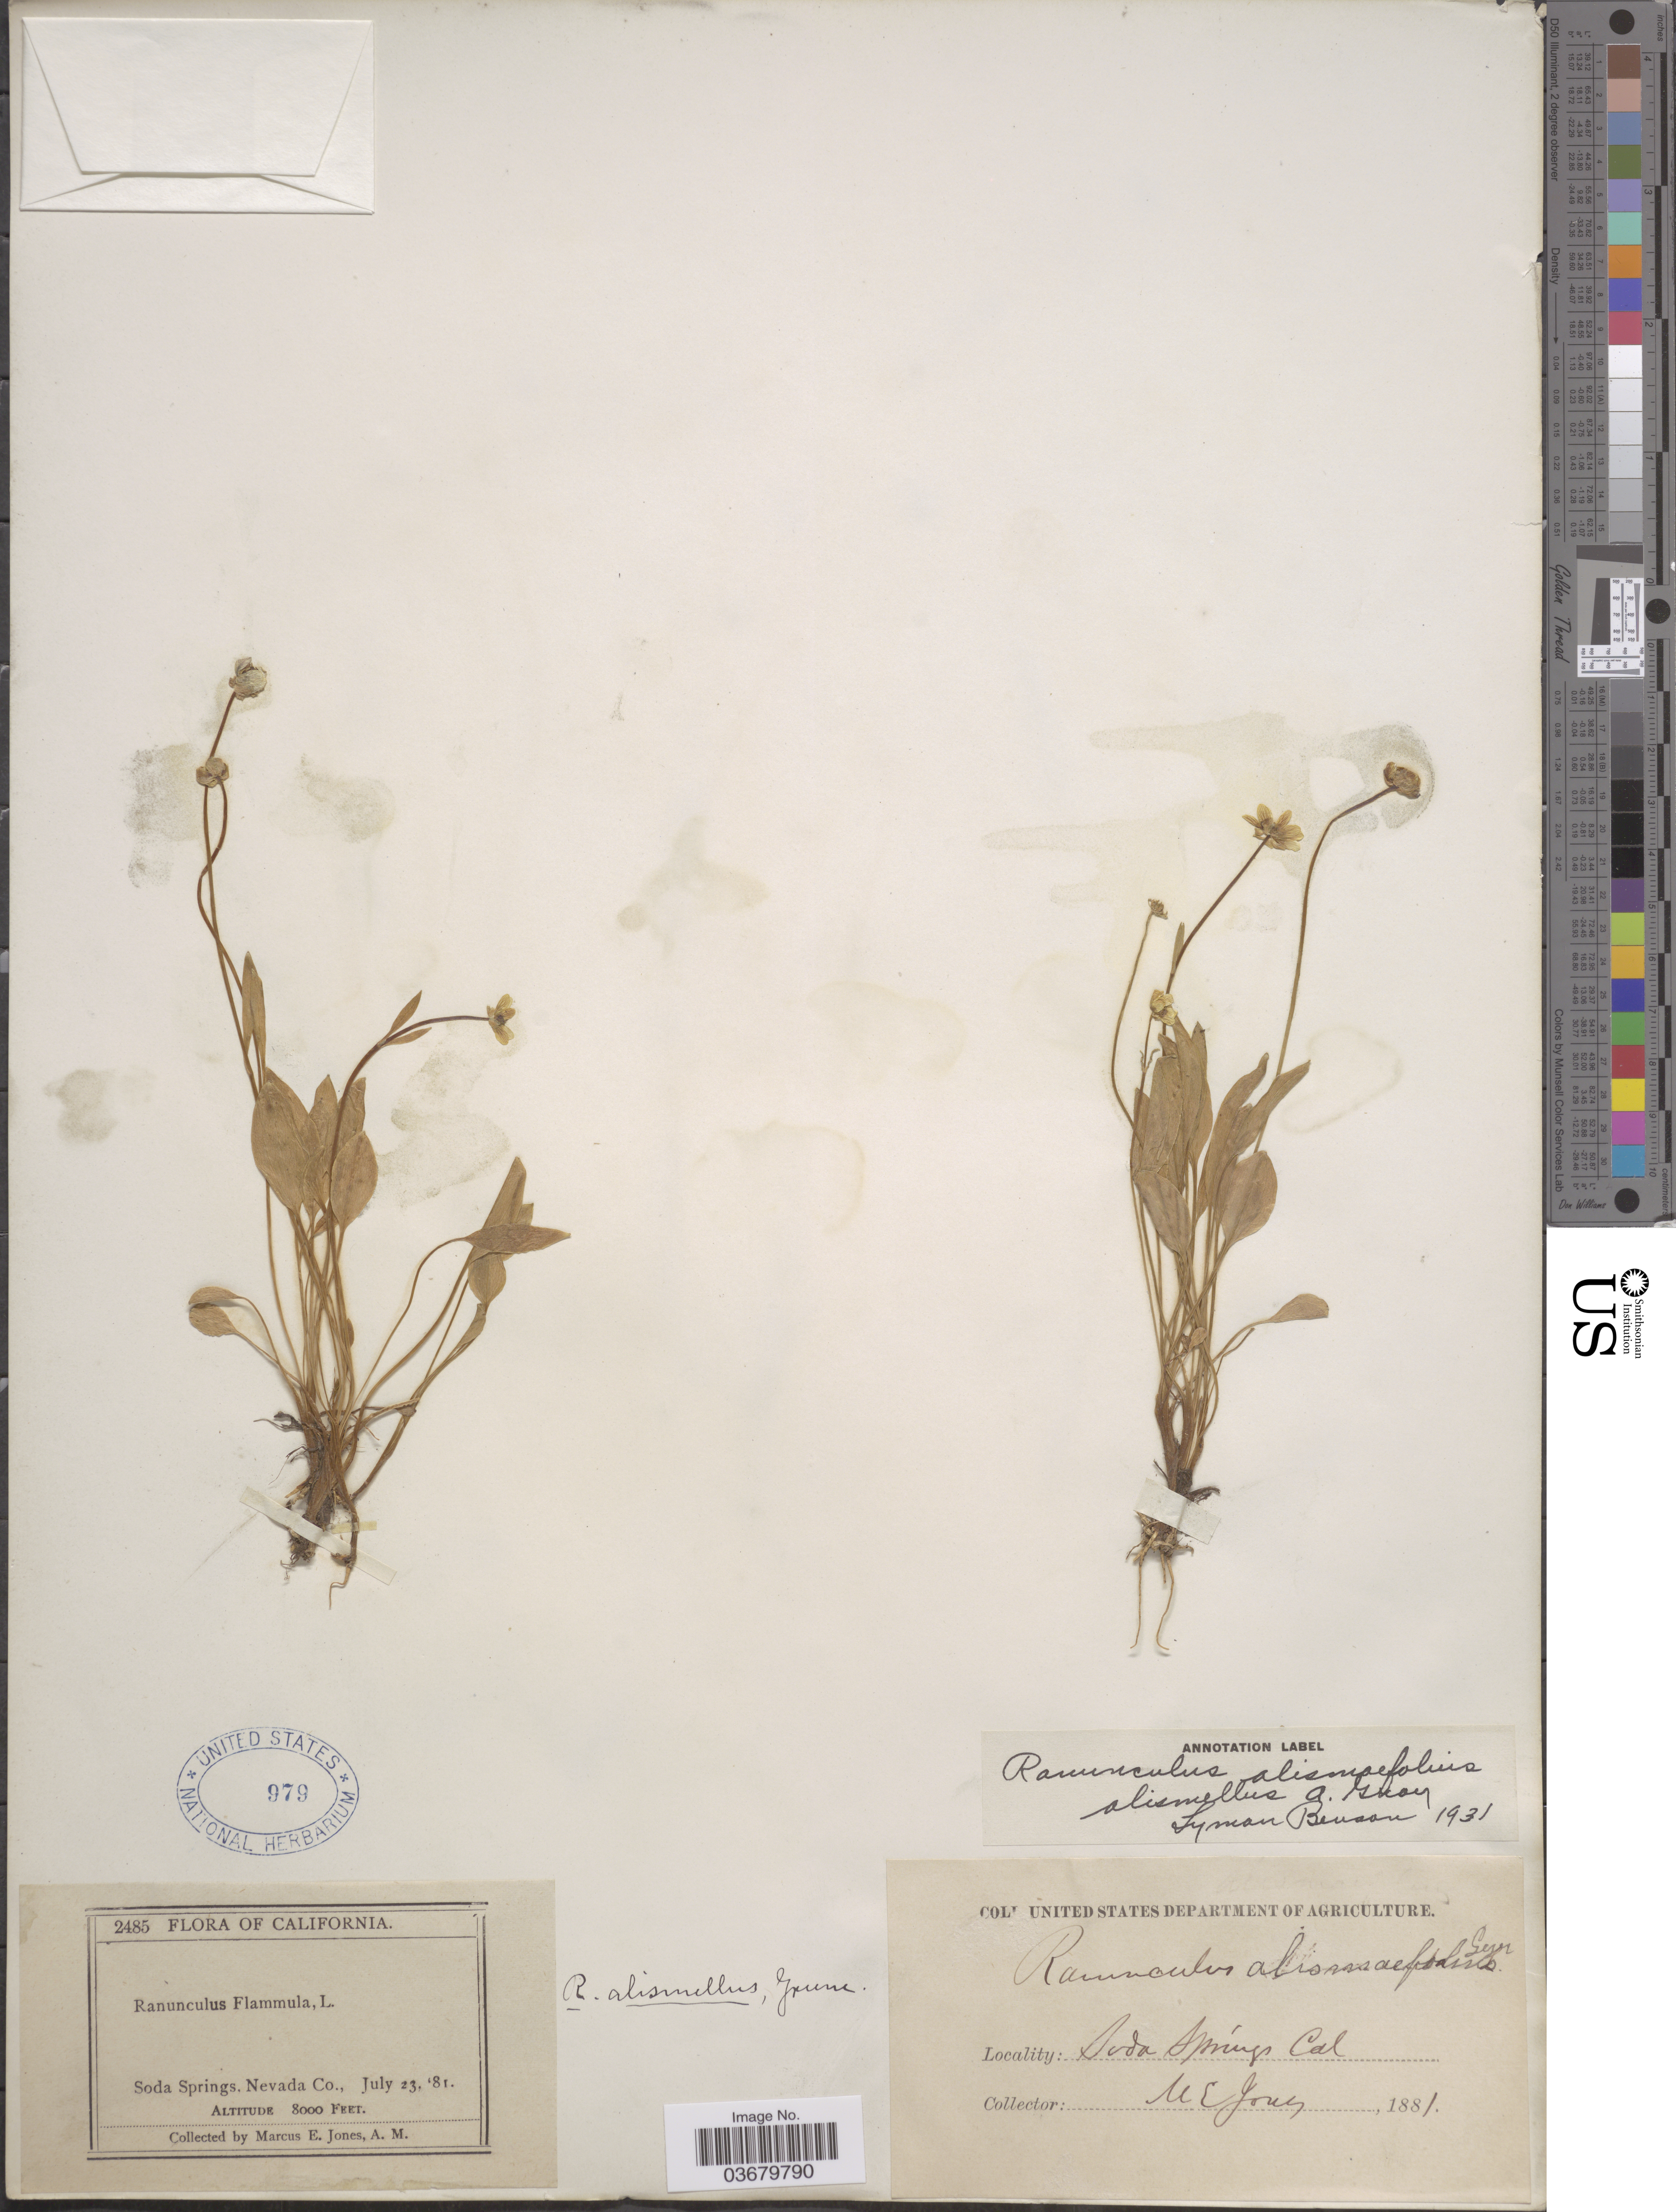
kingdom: Plantae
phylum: Tracheophyta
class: Magnoliopsida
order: Ranunculales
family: Ranunculaceae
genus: Ranunculus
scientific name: Ranunculus alismifolius var. alismellus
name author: A. Gray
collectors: M. E. Jones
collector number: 2485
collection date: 1881-07-23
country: United States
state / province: California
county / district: Nevada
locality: Soda Springs, Nevada Co.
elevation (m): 2438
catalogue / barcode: US 979